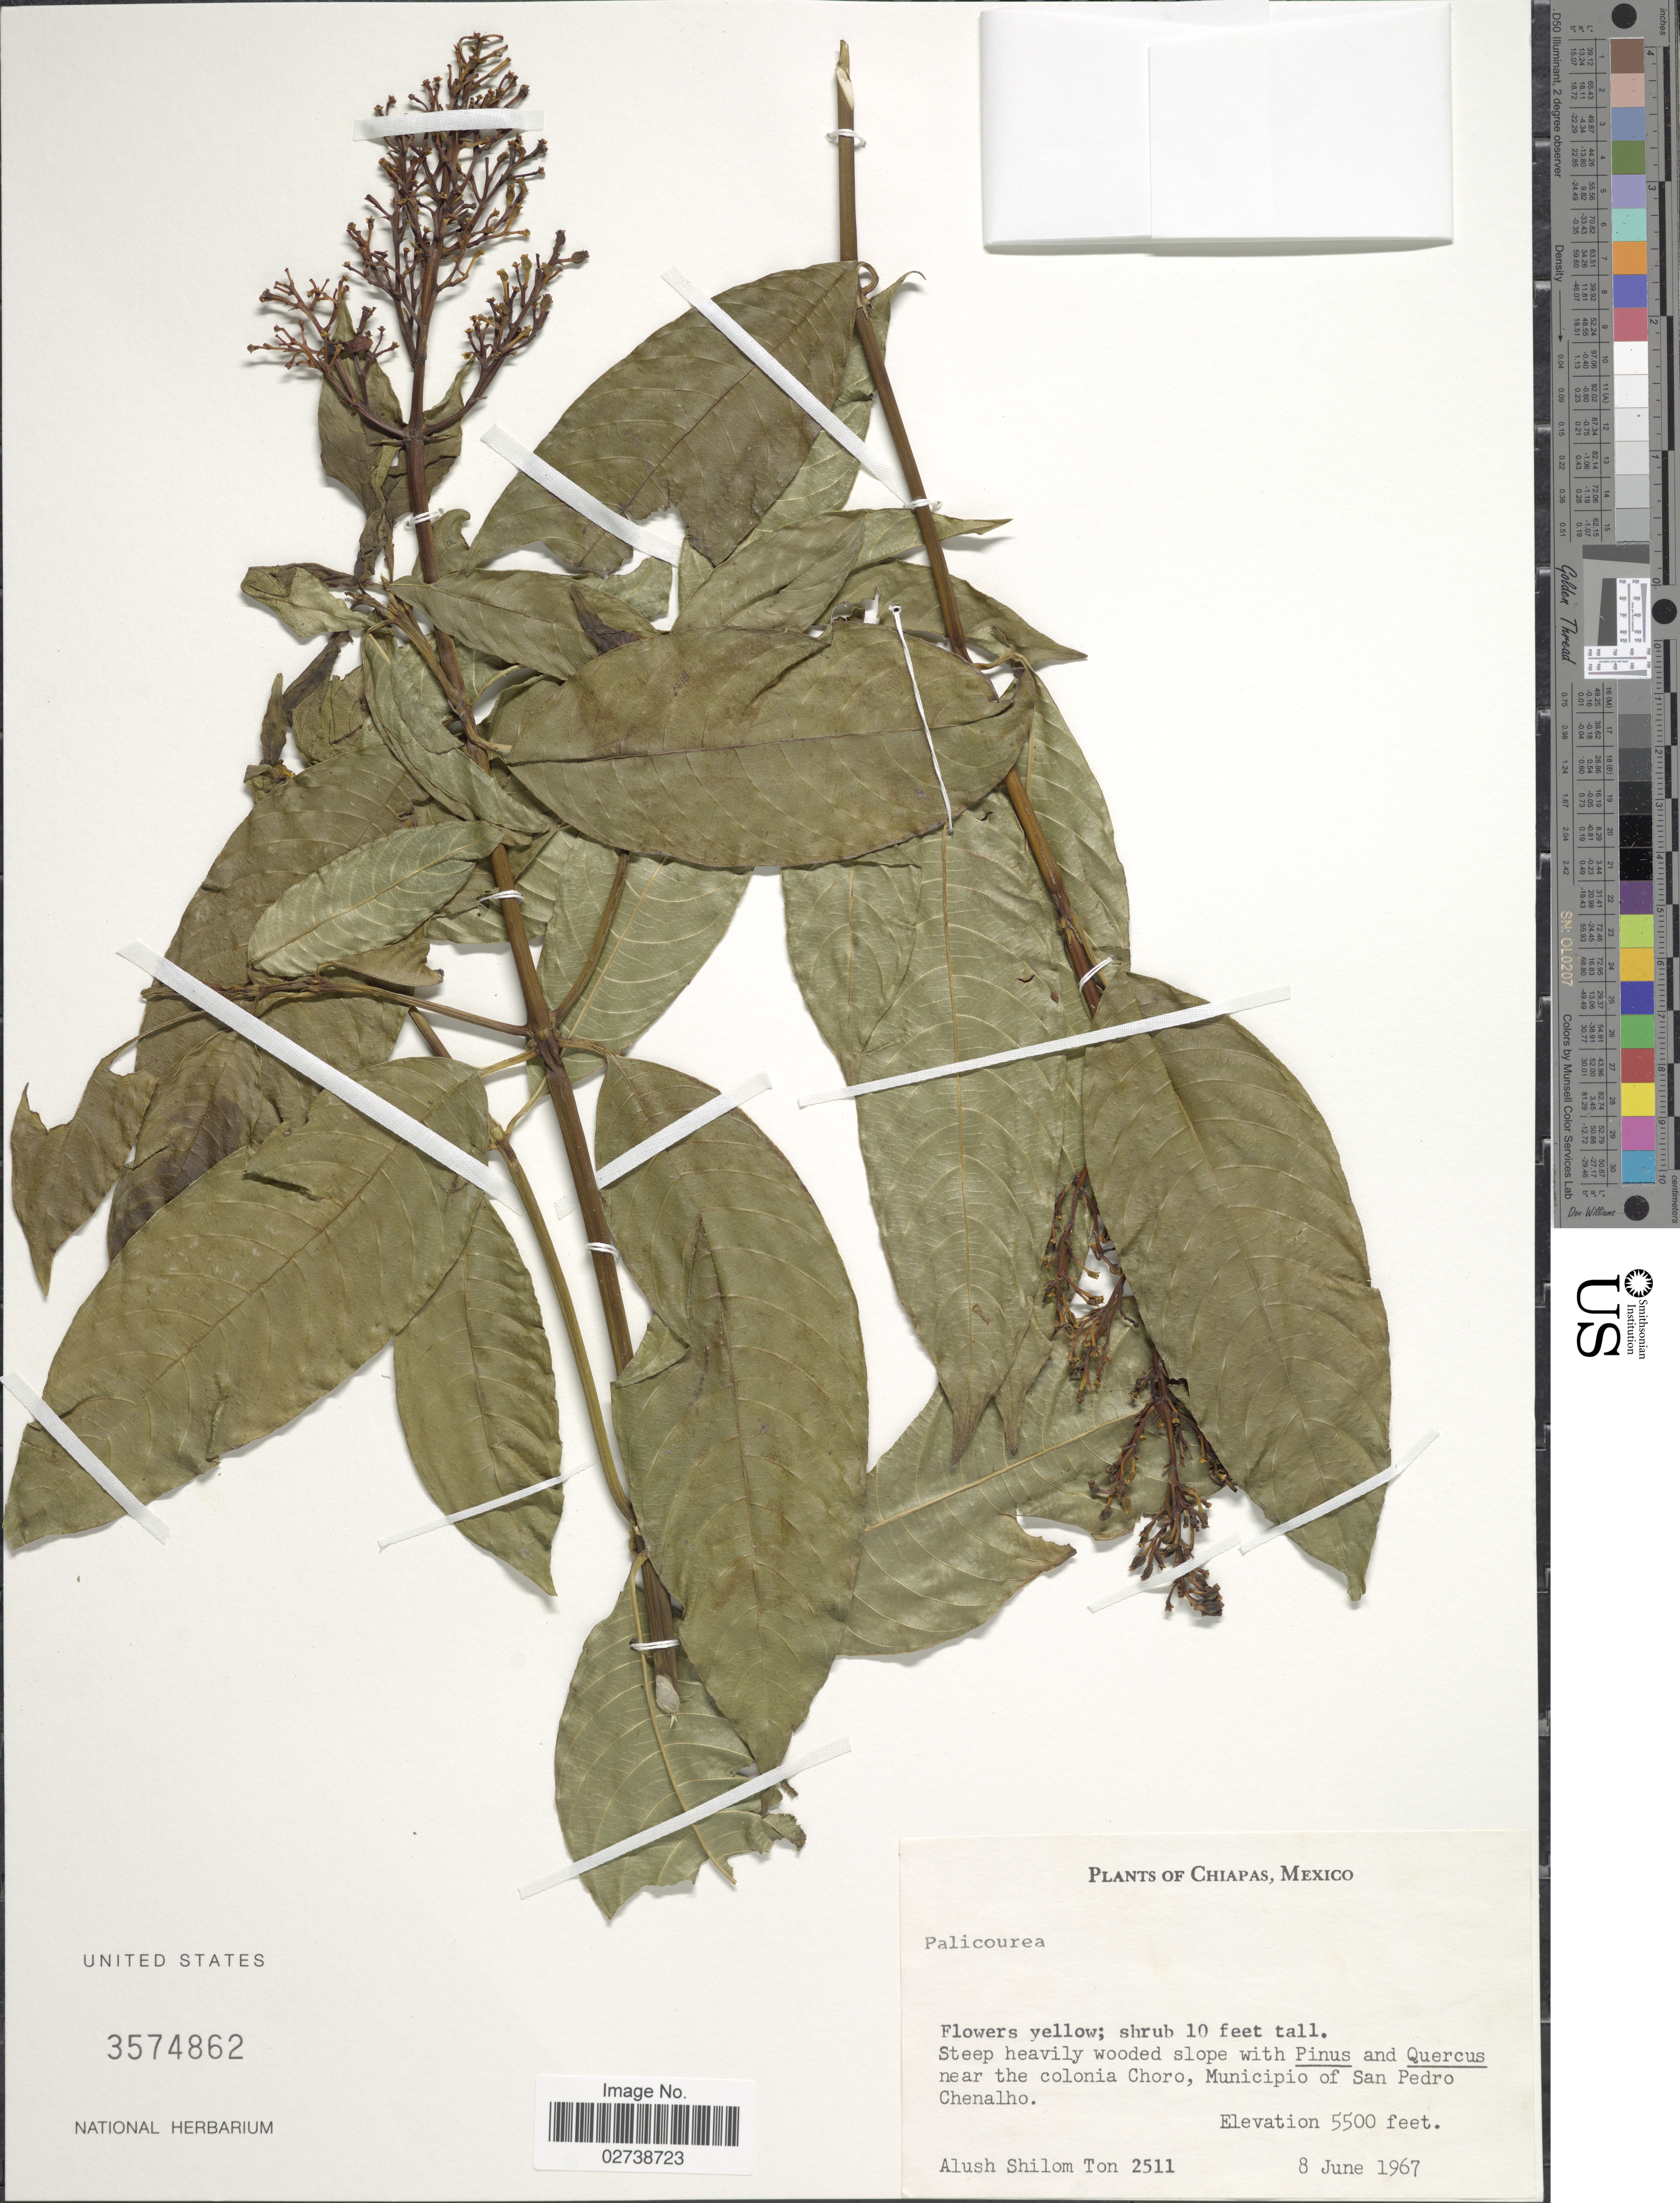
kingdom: Plantae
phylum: Tracheophyta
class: Magnoliopsida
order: Gentianales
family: Rubiaceae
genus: Palicourea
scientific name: Palicourea sp.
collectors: A. M. Ton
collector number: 2511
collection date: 1967-06-08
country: Mexico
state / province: Chiapas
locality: Steep heaviky wooded slope near the colonia Choro, Municipio of San Pedro Chenalho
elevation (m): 1676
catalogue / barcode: US 3574862